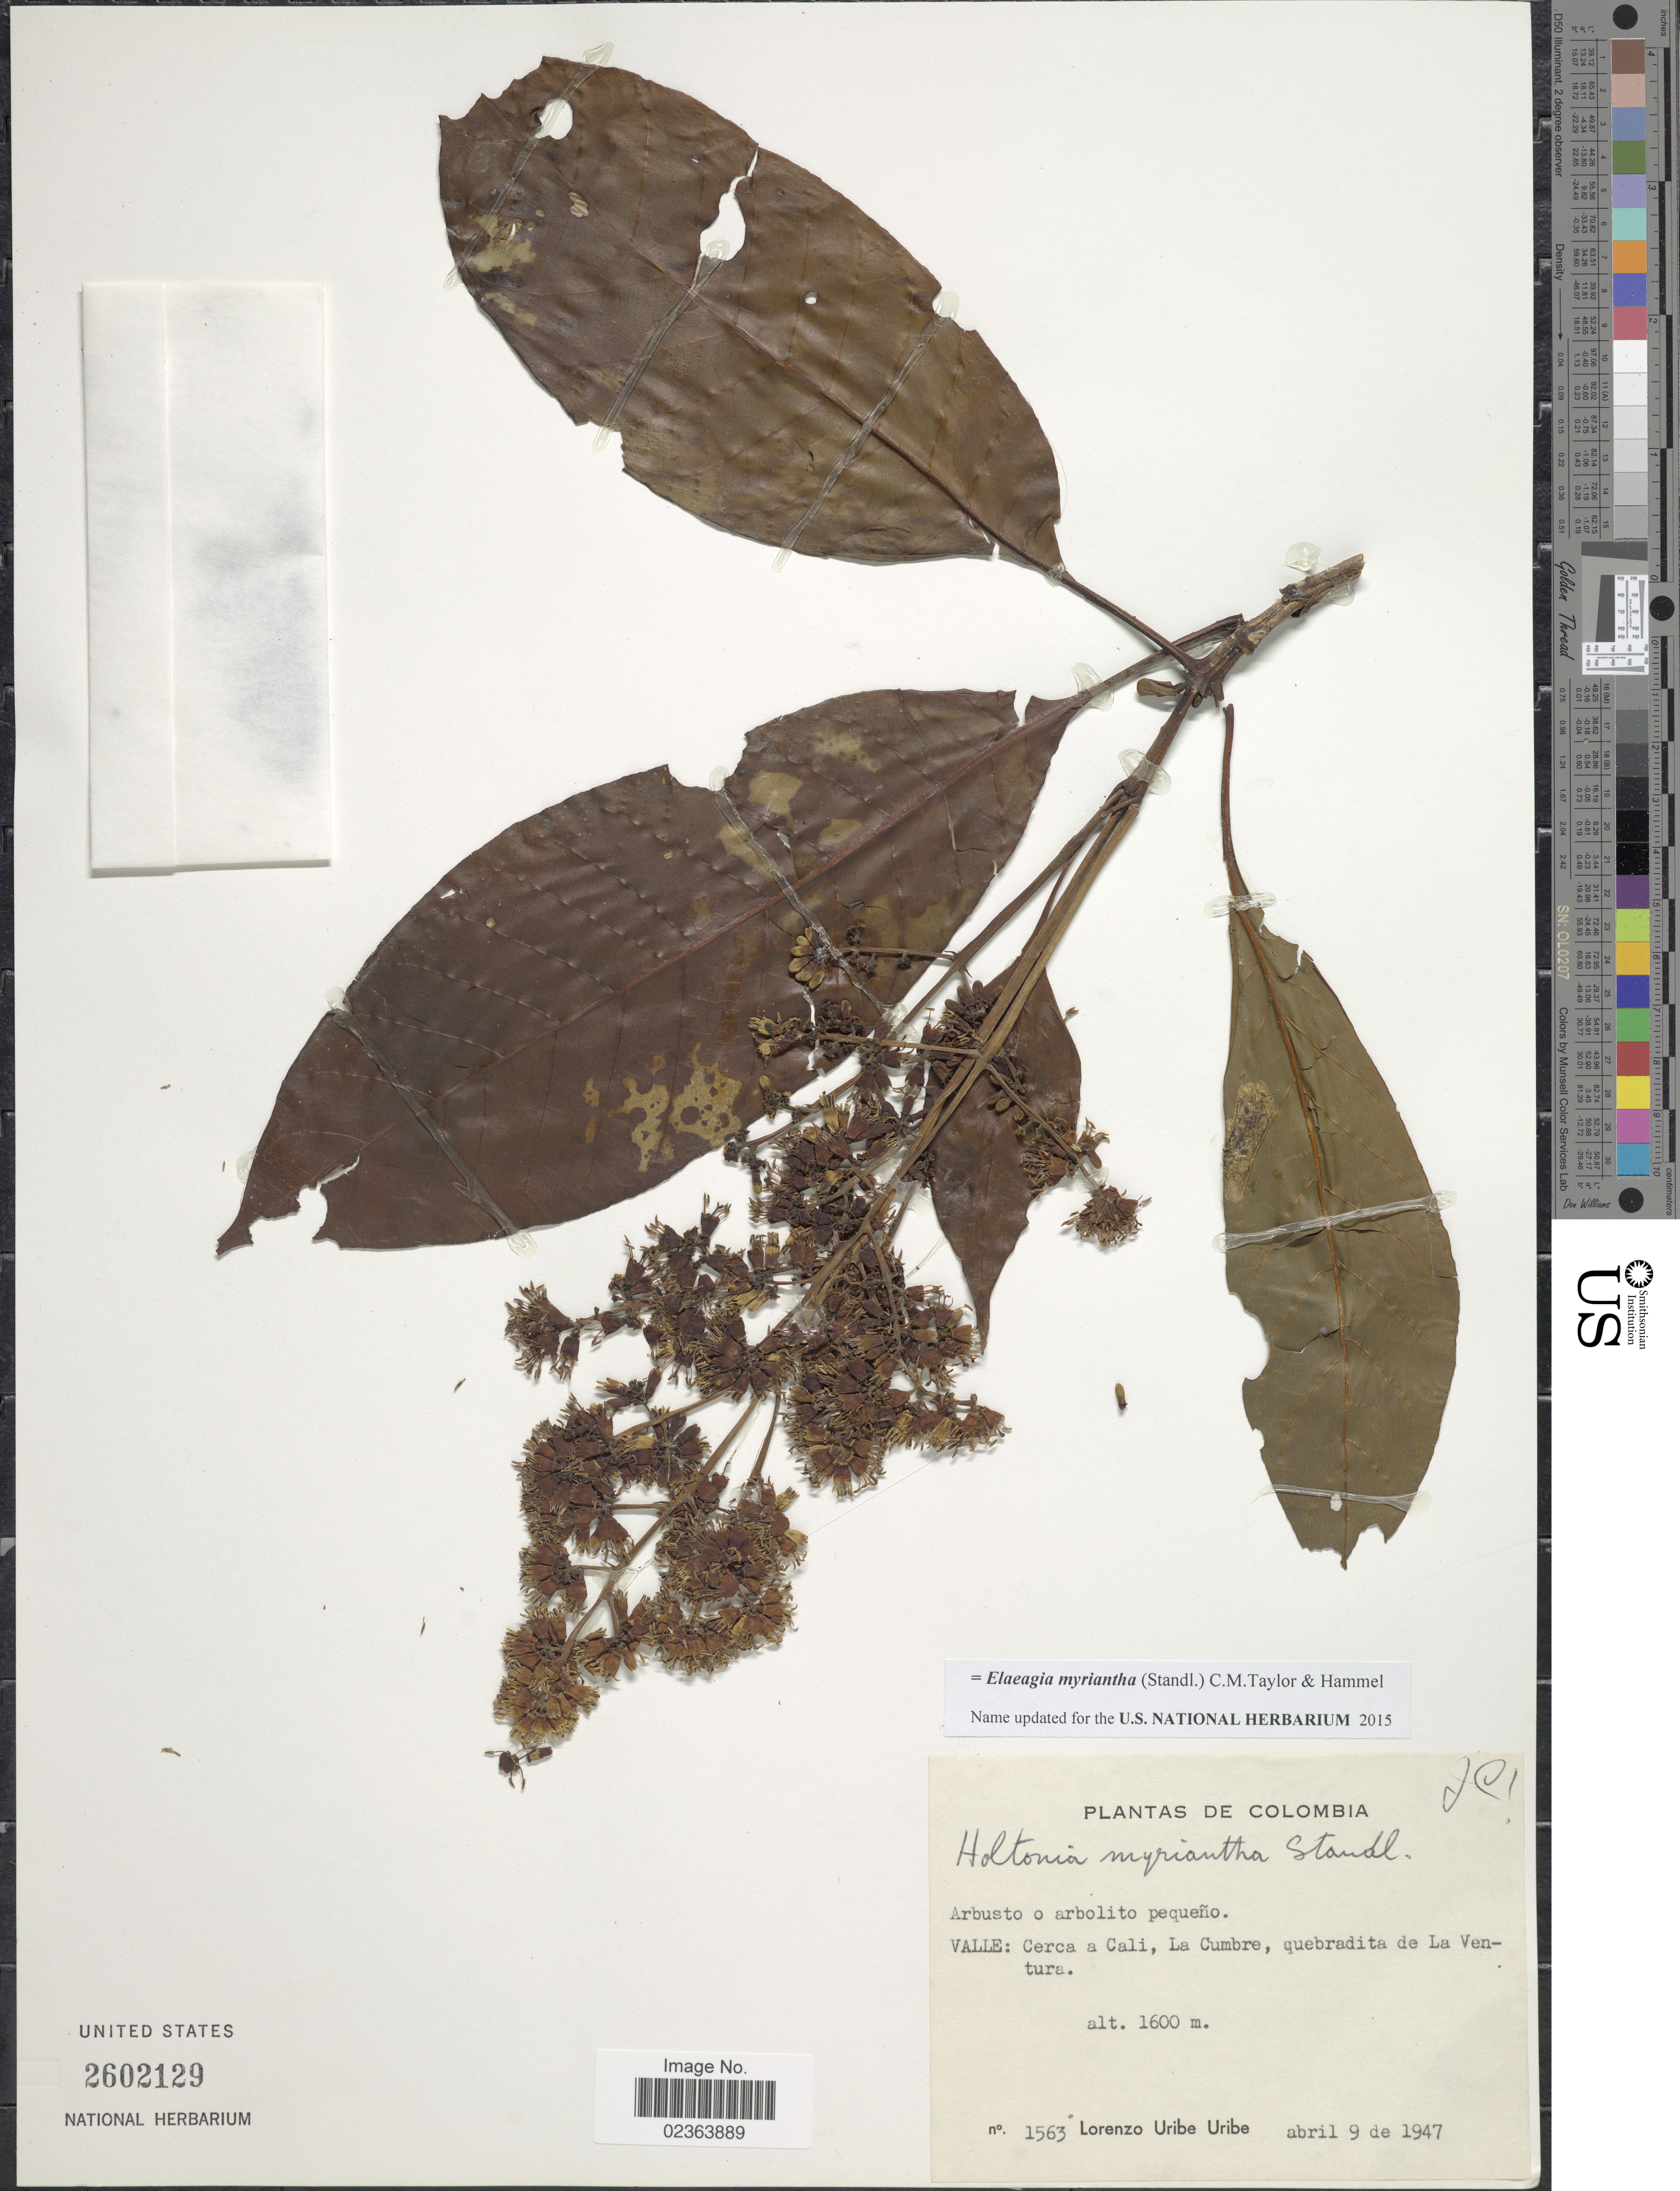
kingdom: Plantae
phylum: Tracheophyta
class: Magnoliopsida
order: Gentianales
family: Rubiaceae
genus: Elaeagia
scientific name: Elaeagia myriantha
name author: (Standl.) C.M. Taylor & Hammel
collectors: L. Uribe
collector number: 1563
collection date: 1947-04-09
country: Colombia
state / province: Valle del Cauca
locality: Valle: Cerca a Cali, La Cumbre, quebradita de la Ventura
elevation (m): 1600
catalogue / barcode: US 2602129